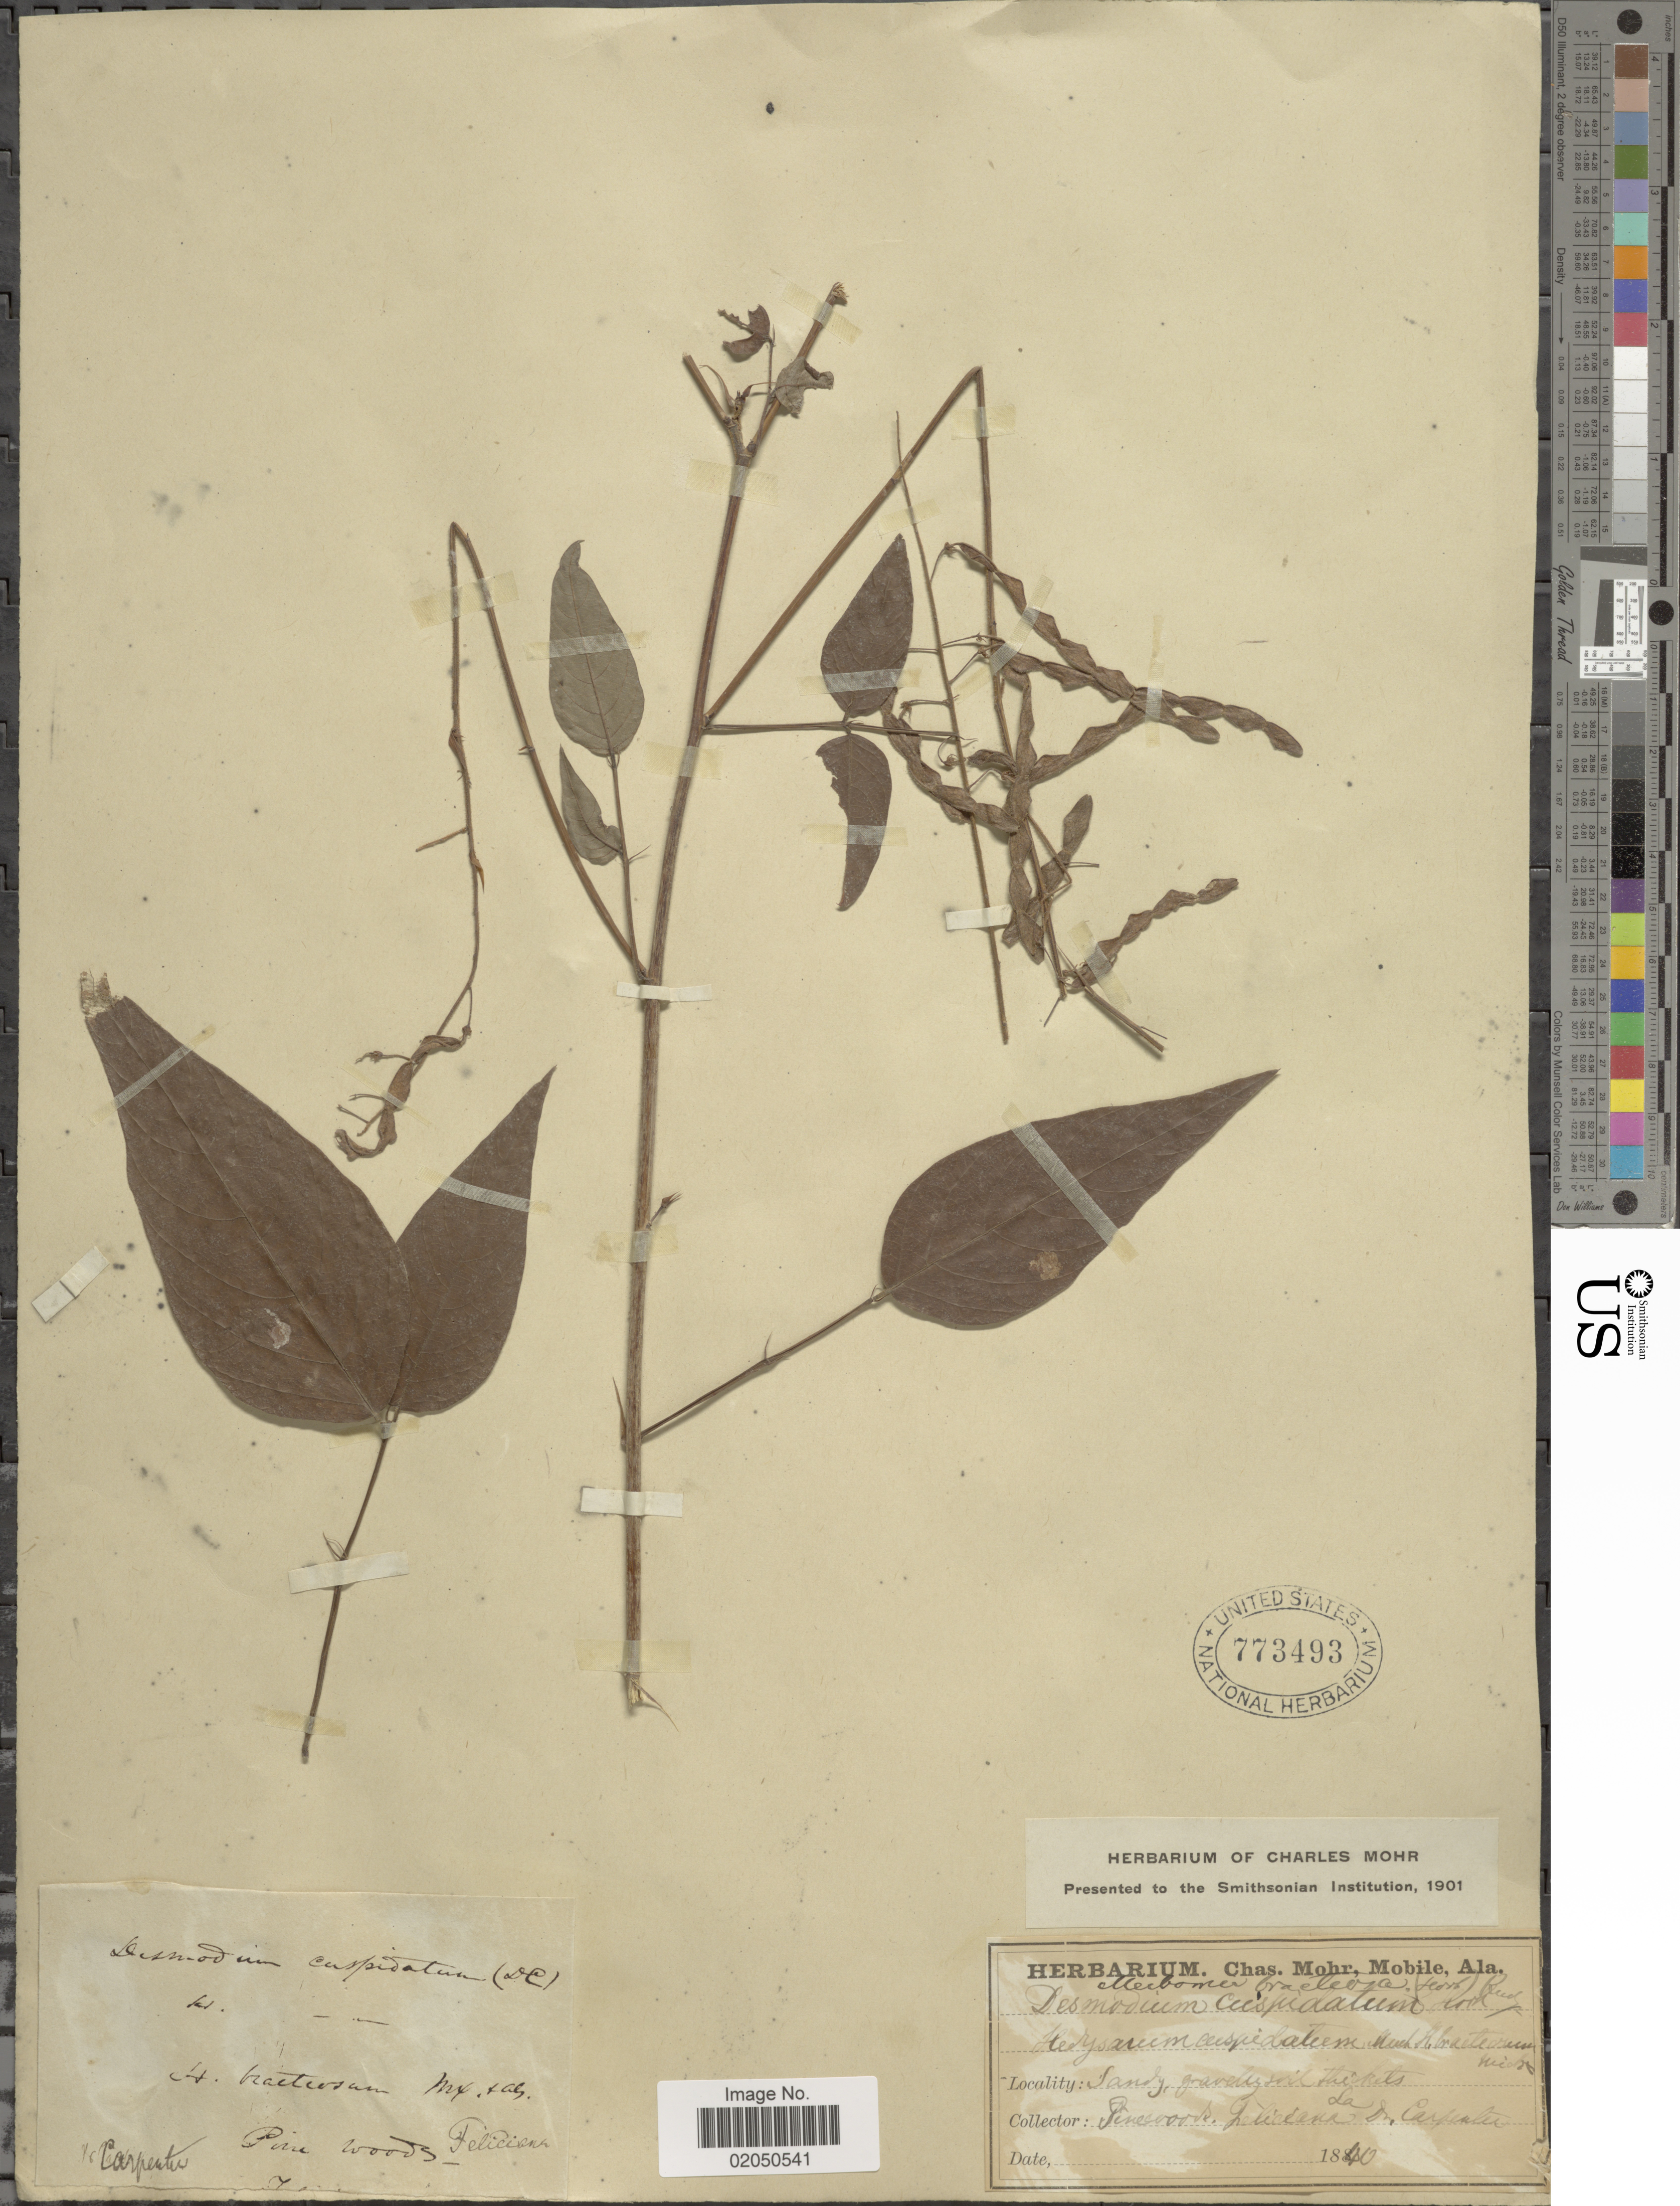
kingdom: Plantae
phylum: Tracheophyta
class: Magnoliopsida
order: Fabales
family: Fabaceae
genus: Desmodium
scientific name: Desmodium cuspidatum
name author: (Muhl. ex Willd.) Loudon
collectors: -. Carpenter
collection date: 1840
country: United States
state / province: Louisiana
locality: Pine Woods, Feliciana.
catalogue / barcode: US 773493